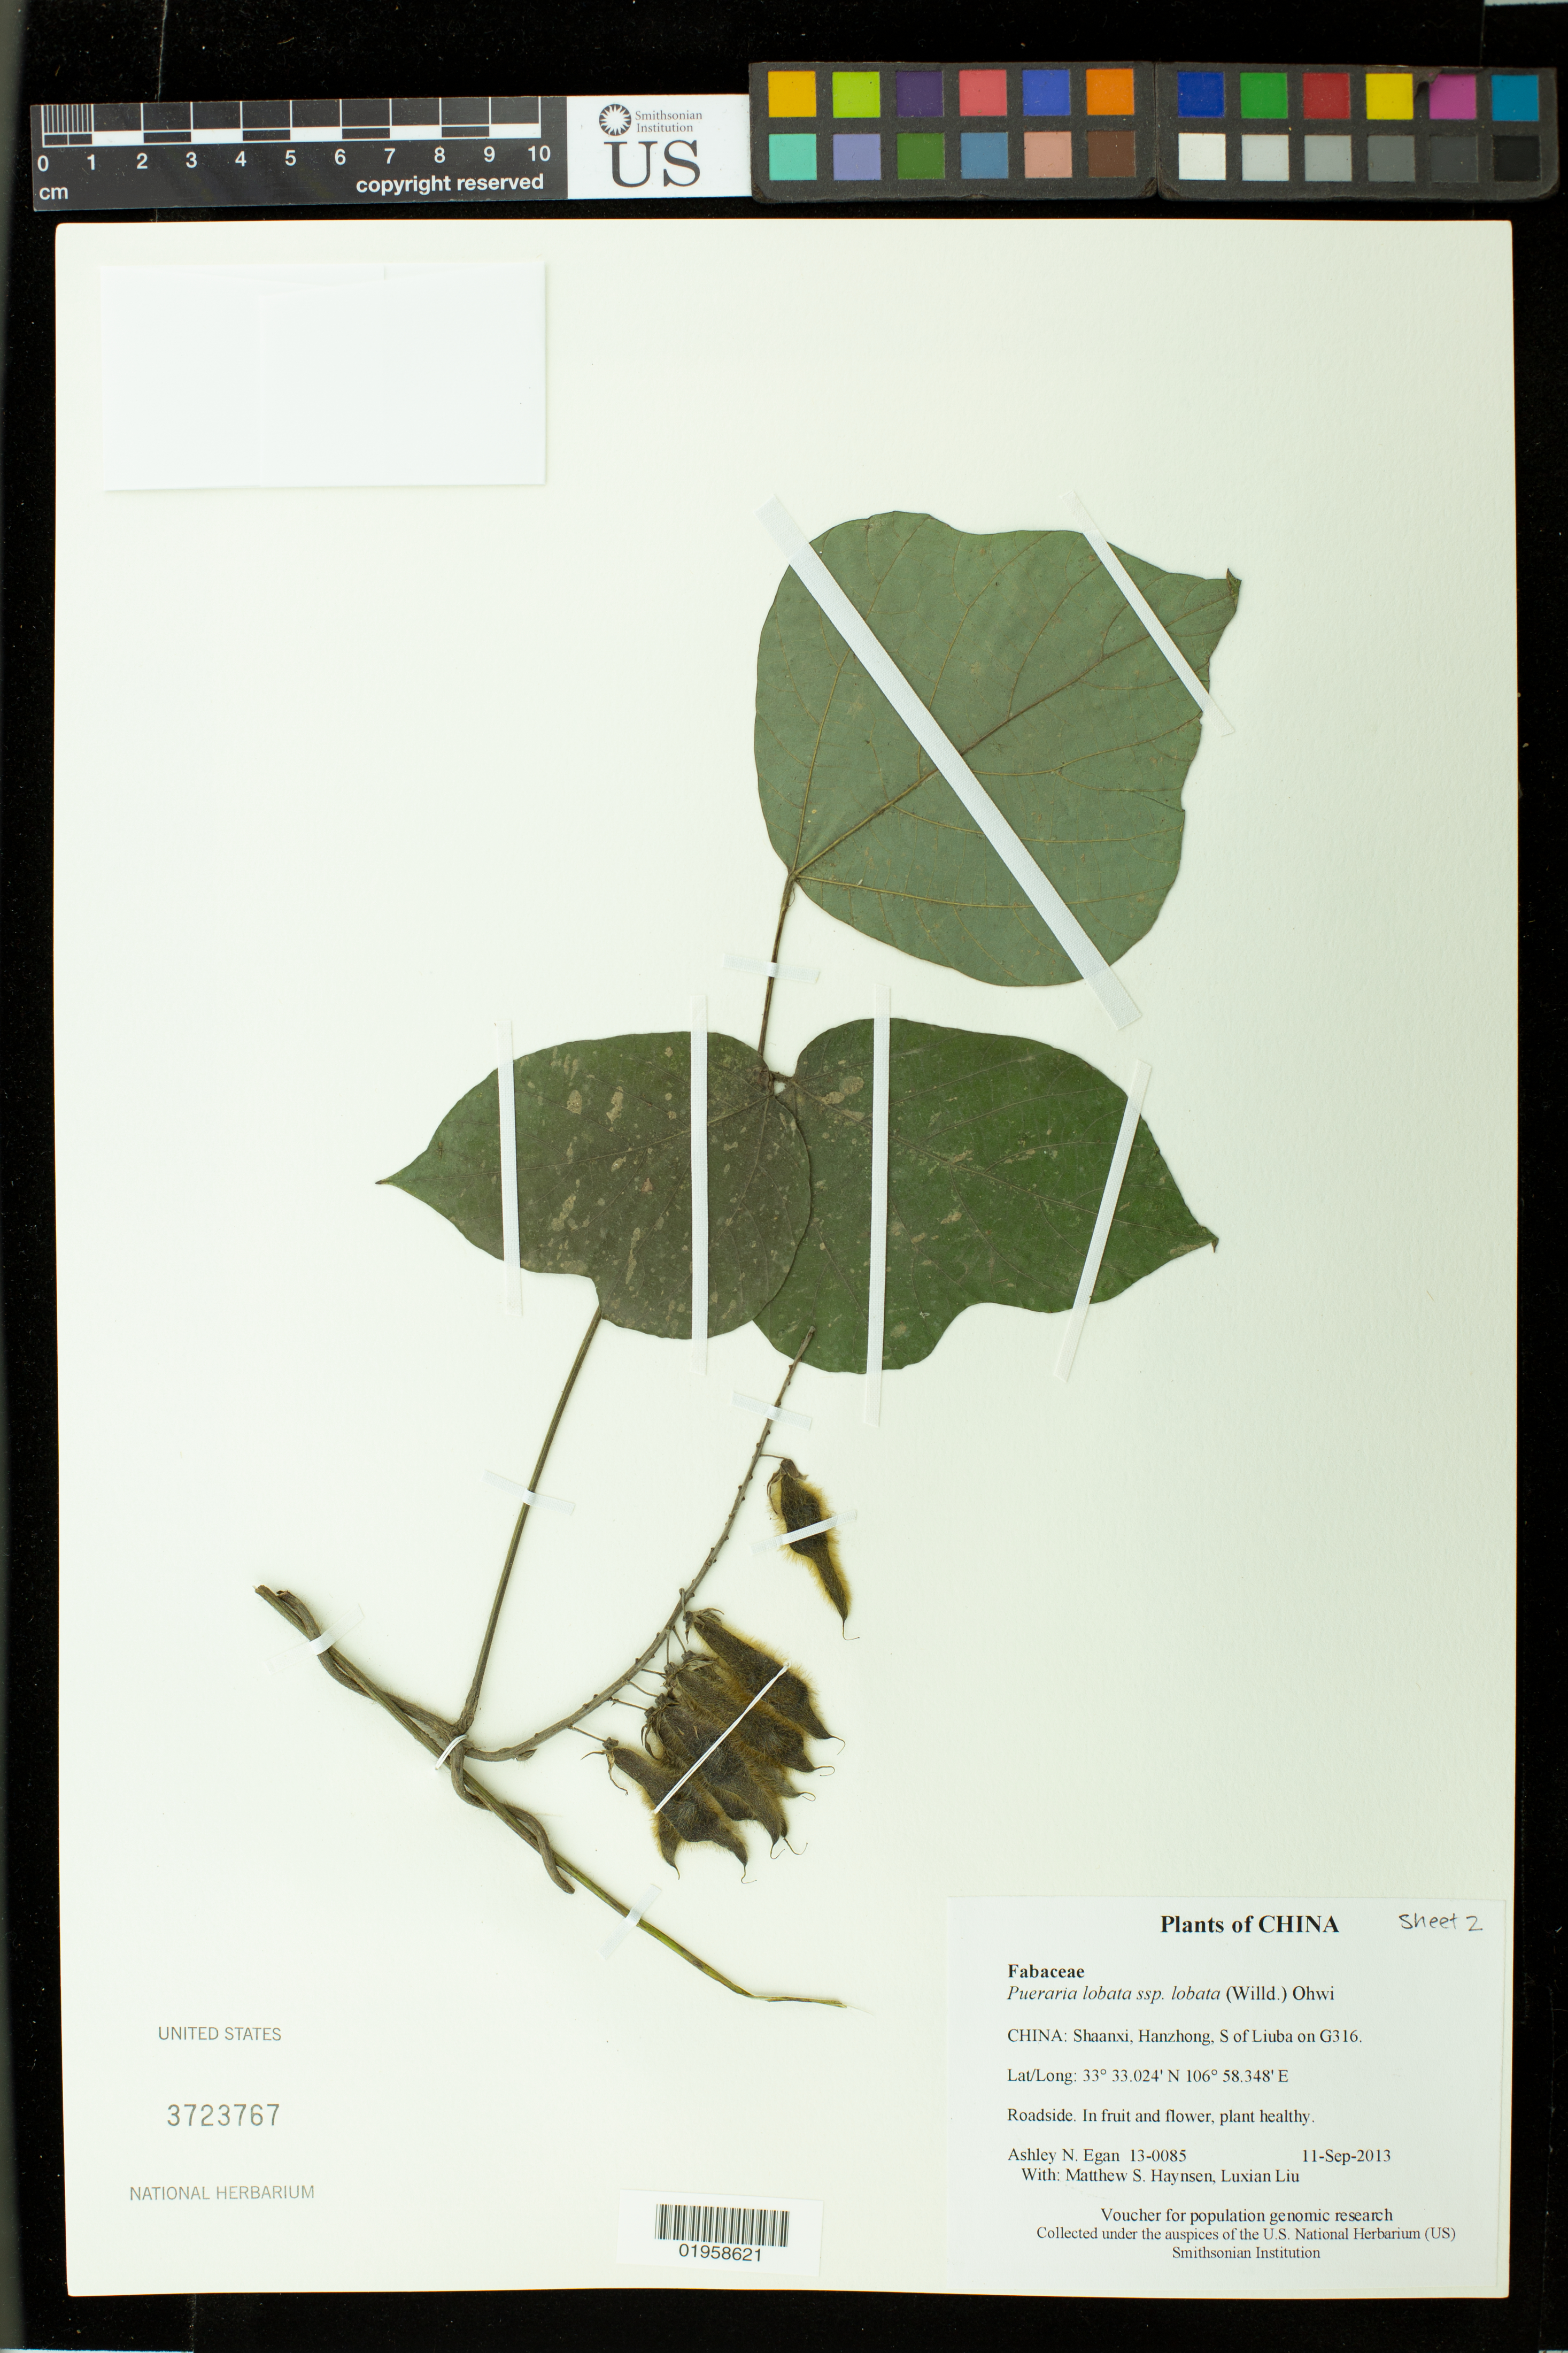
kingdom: Plantae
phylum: Tracheophyta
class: Magnoliopsida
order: Fabales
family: Fabaceae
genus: Pueraria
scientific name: Pueraria lobata subsp. lobata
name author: (Willd.) Ohwi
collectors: A. N. Egan, M. Hansen & L. Liu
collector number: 13-0085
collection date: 2013-09-11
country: China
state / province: Shaanxi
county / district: Hanzhong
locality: S of Liuba on G316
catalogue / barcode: US 3723767